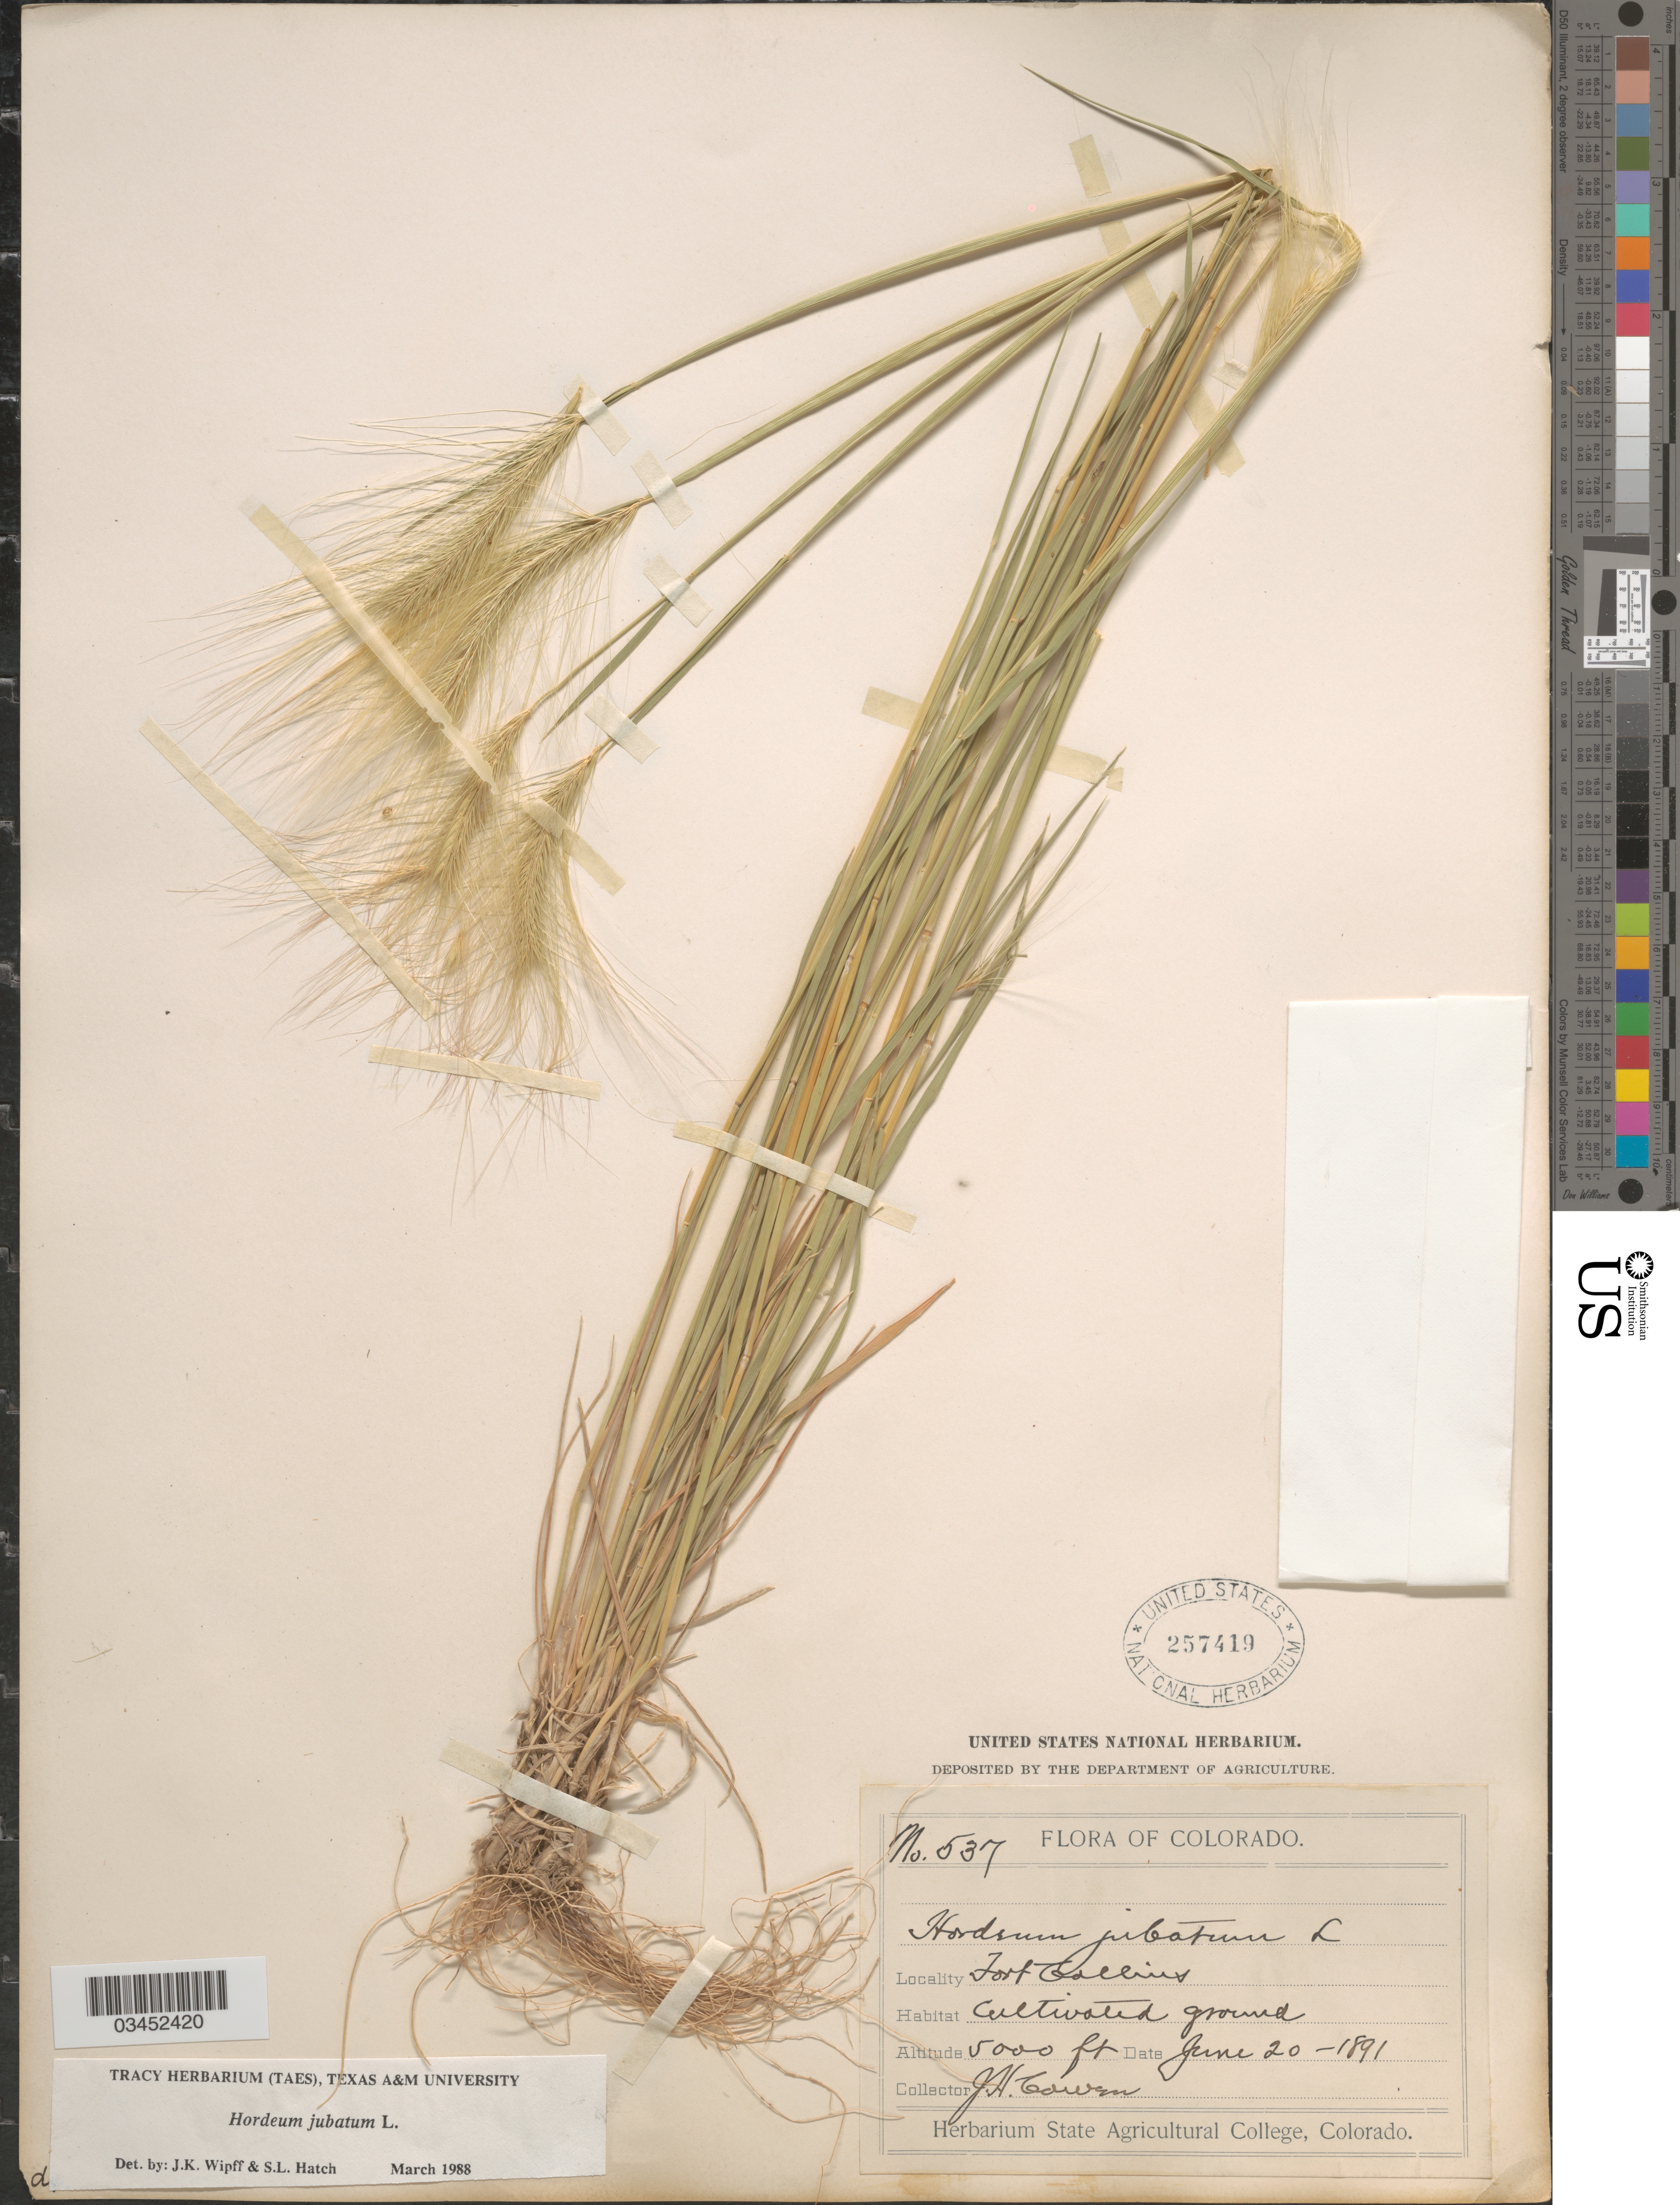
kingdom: Plantae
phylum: Tracheophyta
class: Liliopsida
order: Poales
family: Poaceae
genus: Hordeum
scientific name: Hordeum jubatum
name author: L.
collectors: J. H. Cowen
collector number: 537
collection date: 1891-06-20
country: United States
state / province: Colorado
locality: Fort Collins. Cultivated ground.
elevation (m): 1524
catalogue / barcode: US 257419